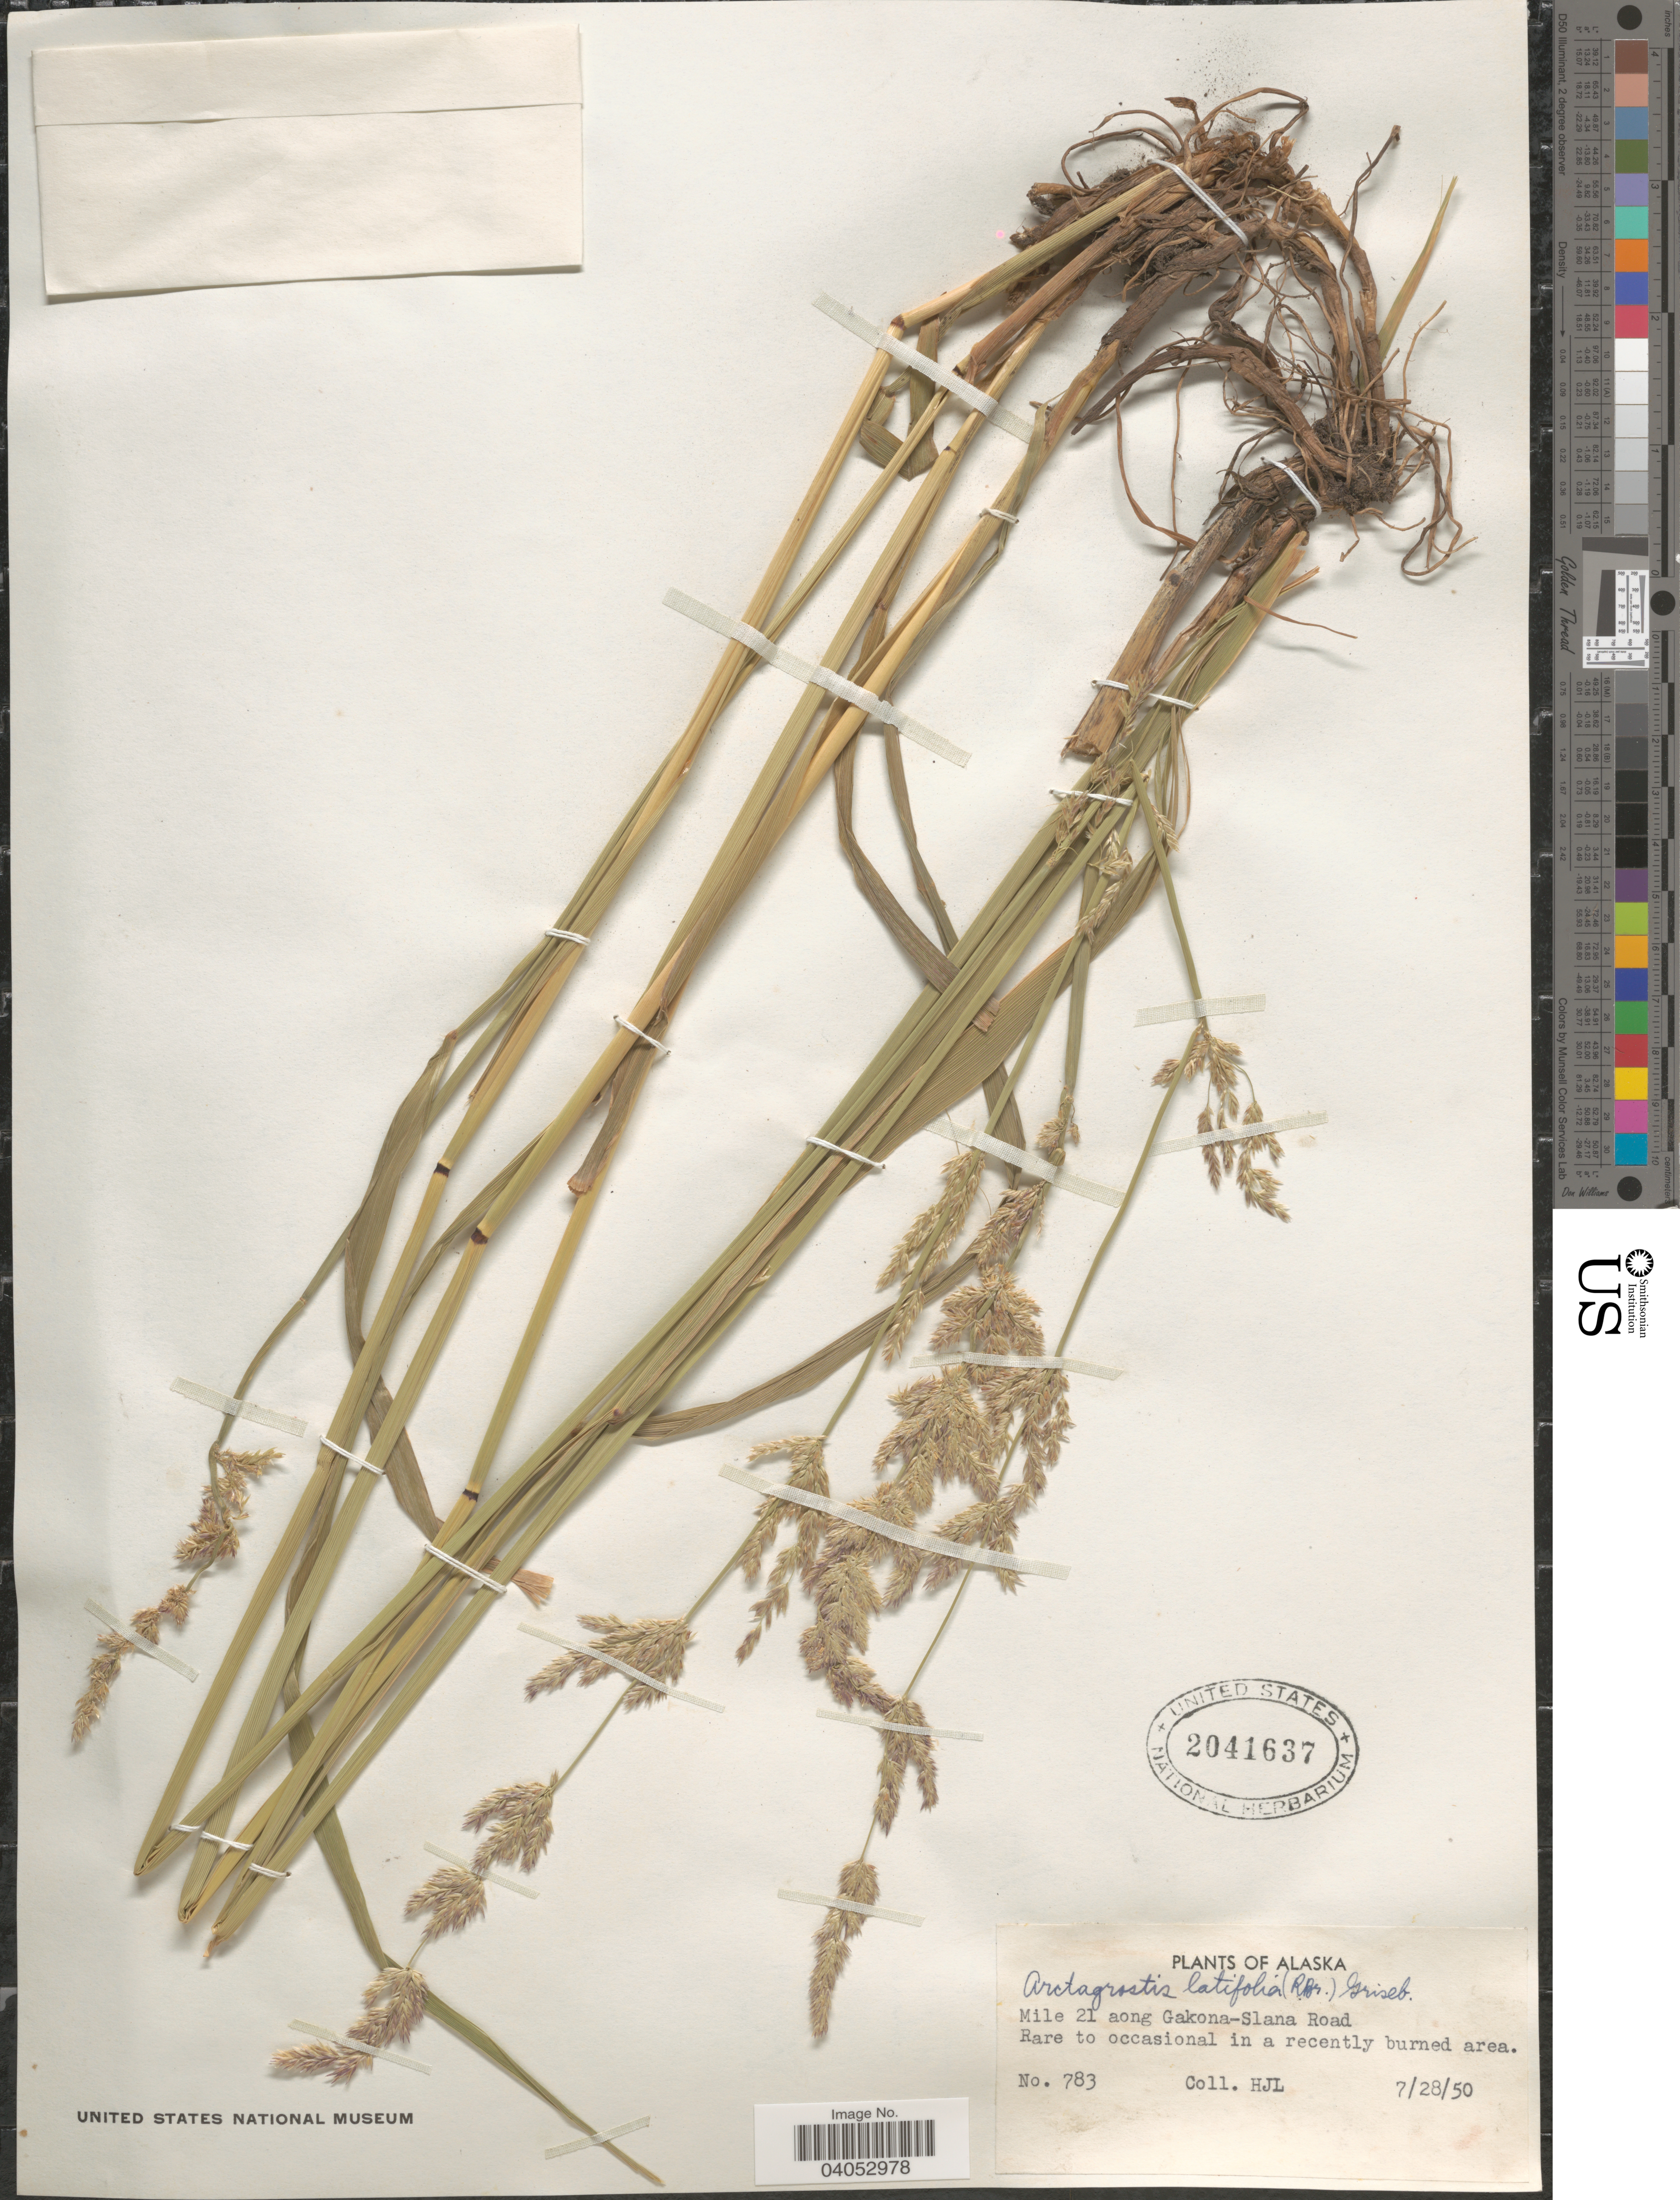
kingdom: Plantae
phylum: Tracheophyta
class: Liliopsida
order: Poales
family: Poaceae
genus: Arctagrostis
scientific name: Arctagrostis latifolia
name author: (R. Br.) Griseb.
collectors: H. J. L.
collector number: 783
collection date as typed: Transcribed d/m/y: 28/7/50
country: United States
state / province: Alaska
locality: Mile 21 aong Gakona-Slana Road.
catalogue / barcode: US 2041637